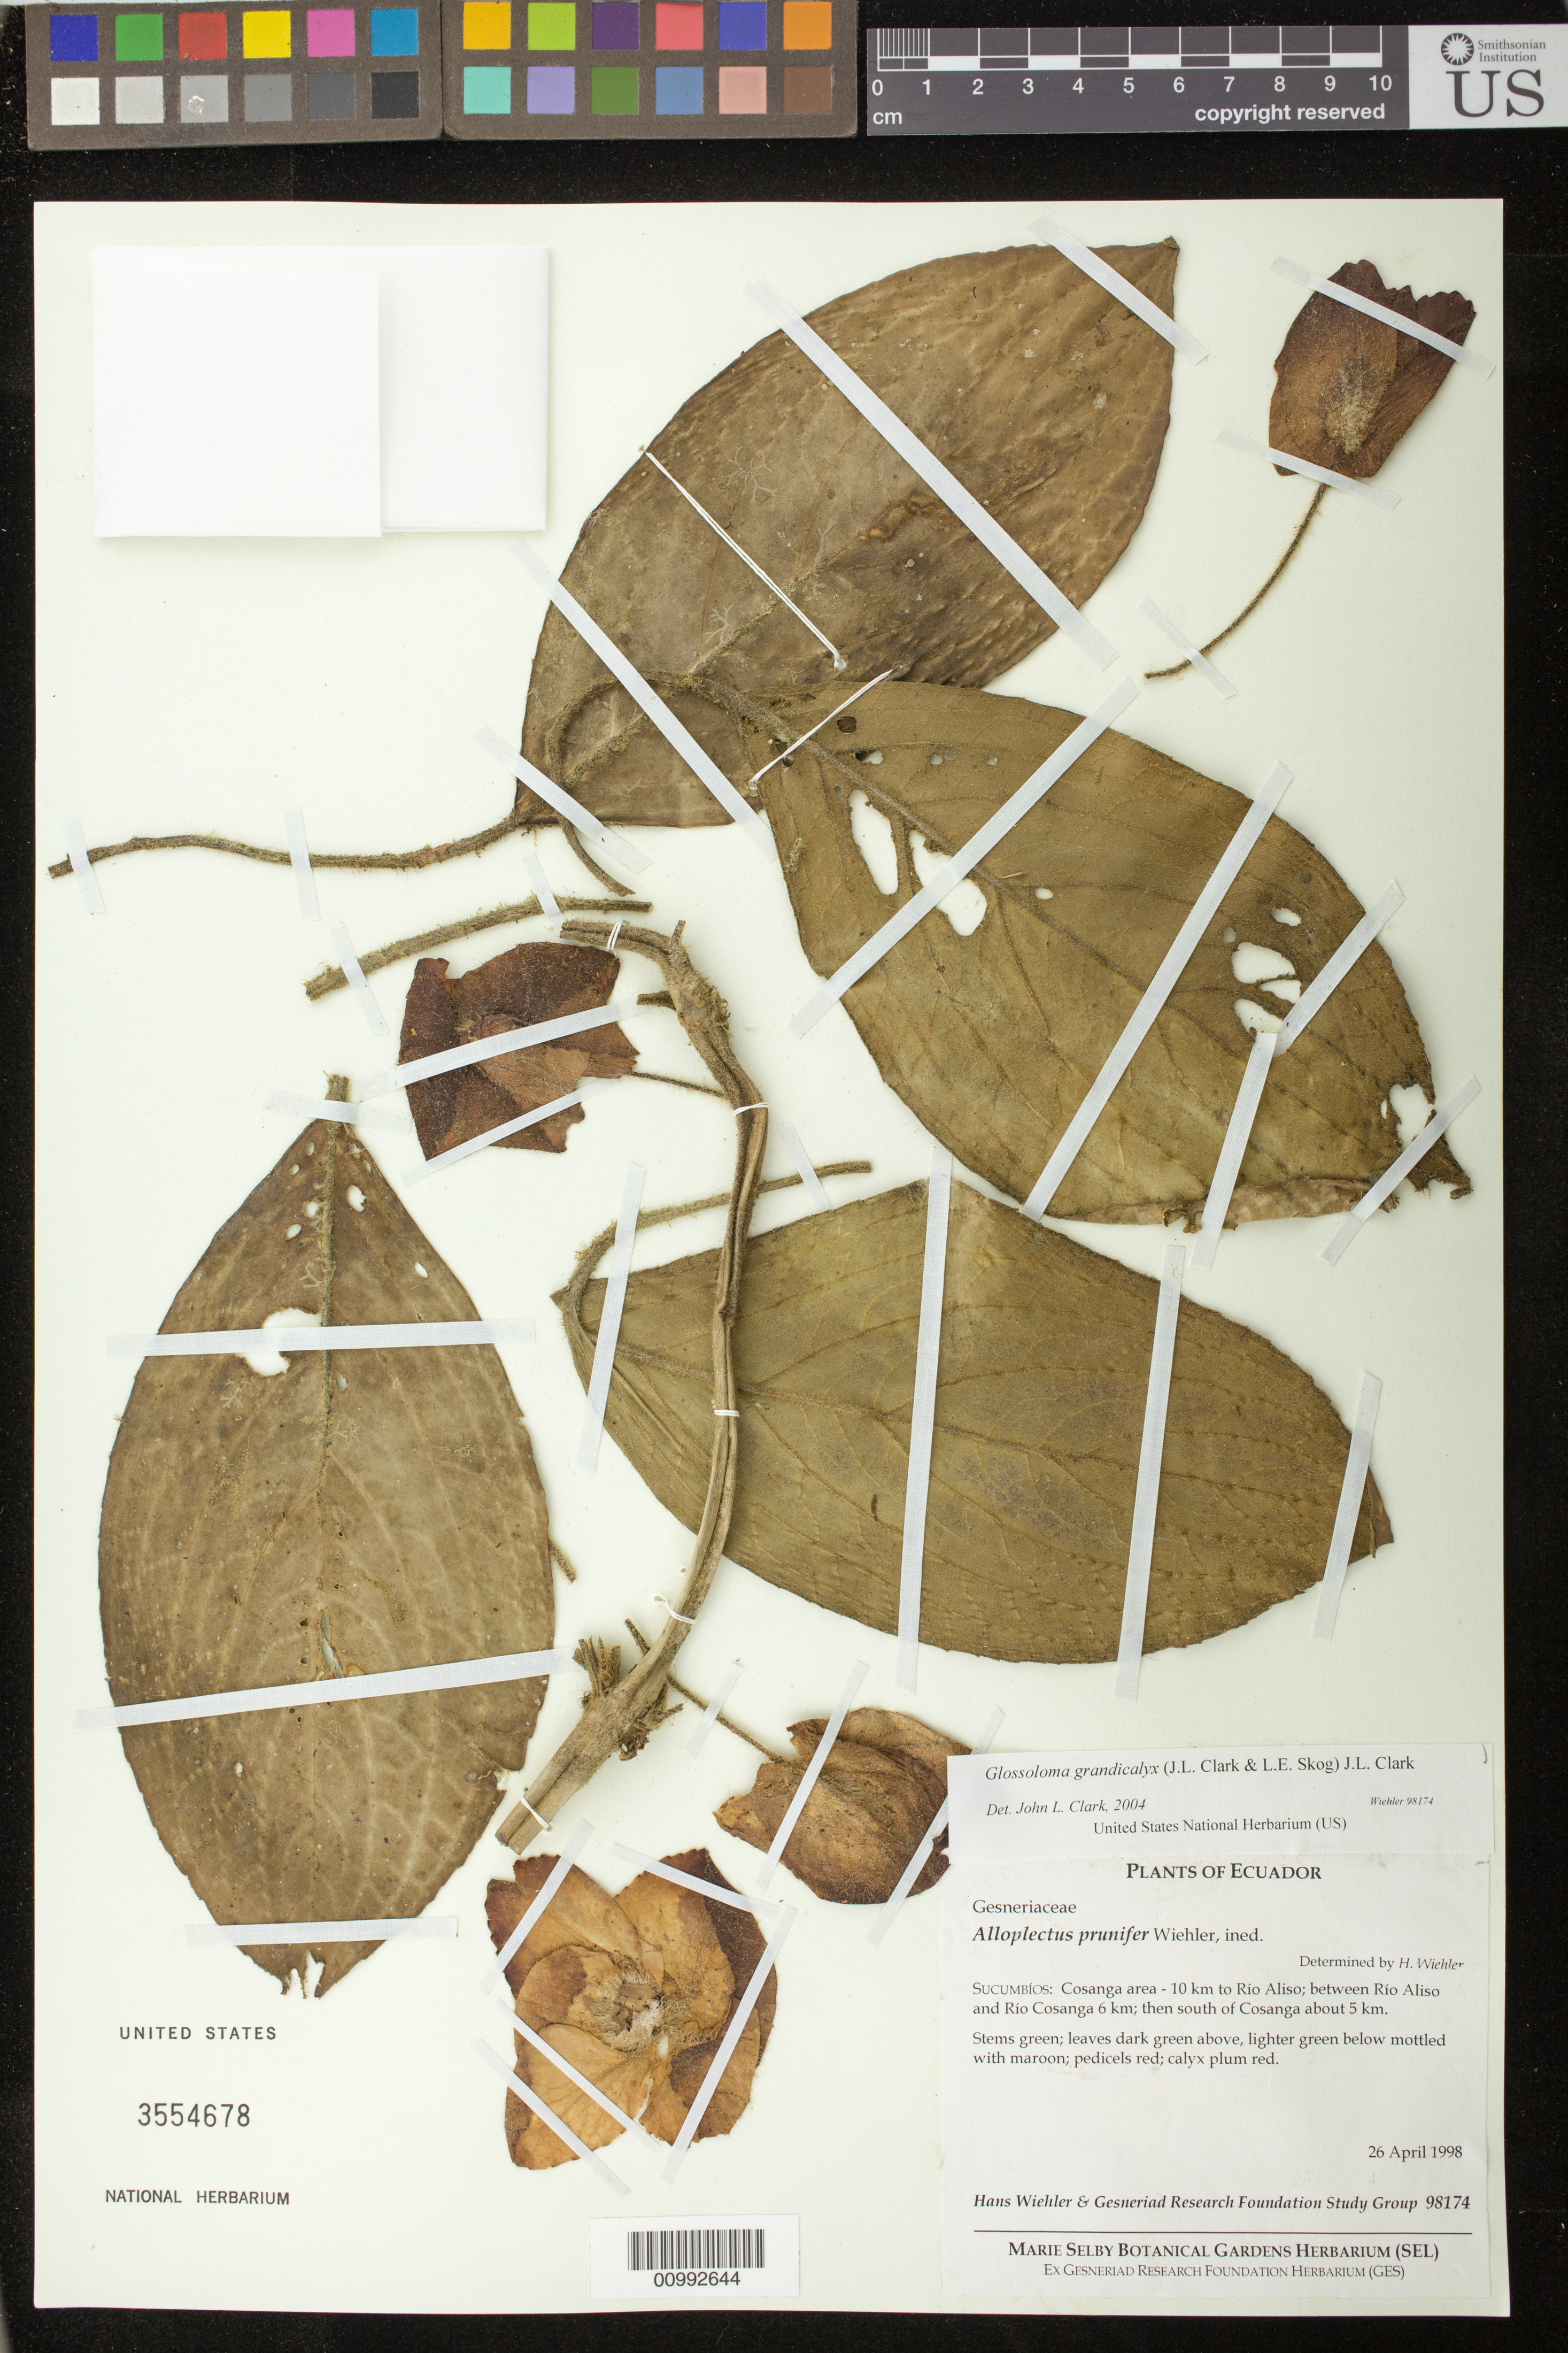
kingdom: Plantae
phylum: Tracheophyta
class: Magnoliopsida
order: Lamiales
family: Gesneriaceae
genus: Glossoloma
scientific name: Glossoloma grandicalyx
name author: (J.L. Clark & L.E. Skog) J.L. Clark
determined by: Clark, J. L., (SEL), The Marie Selby Botanical Garden (UNITED STATES)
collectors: H. J. Wiehler & GRF Study Group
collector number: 98174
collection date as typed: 26 Apr 1998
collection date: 1998-04-26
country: Ecuador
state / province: Sucumbíos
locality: Sucumbíos: Cosanga area - 10 km to Rio Aliso; between Rio Aliso and Rio Cosanga 6 km; then south of Cosanga about 5 km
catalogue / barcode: US 3554678